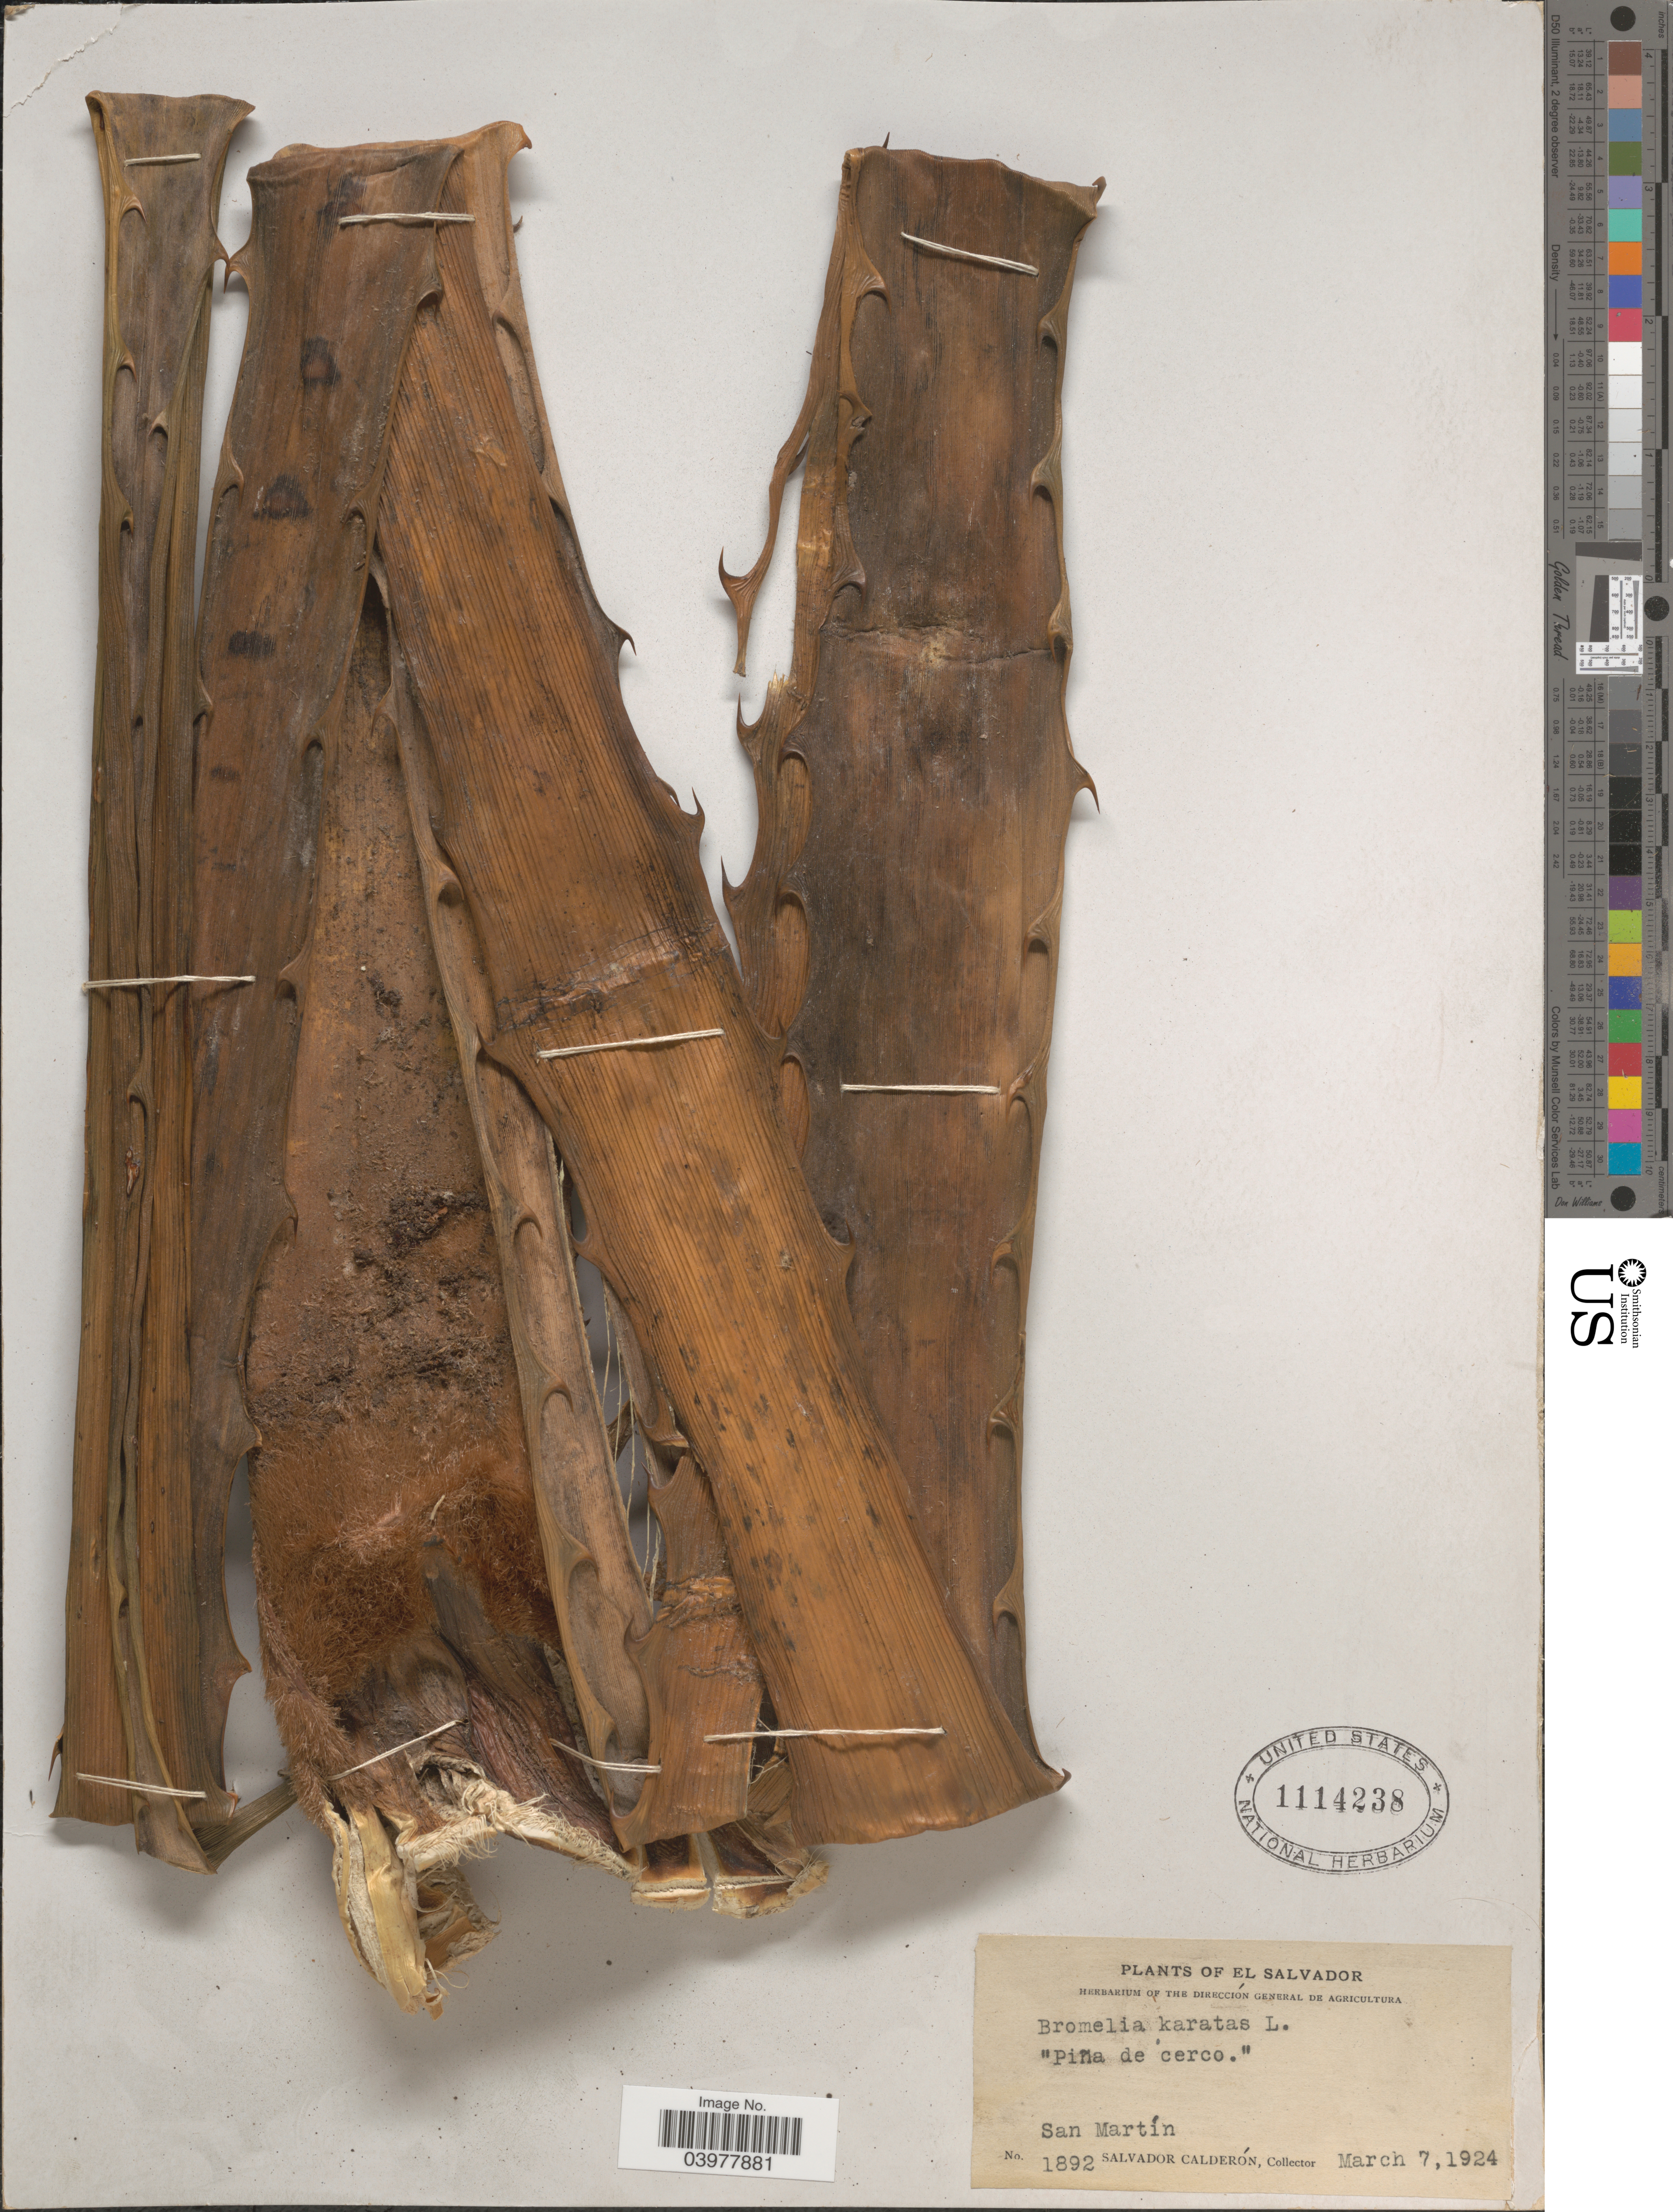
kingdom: Plantae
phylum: Tracheophyta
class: Liliopsida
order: Poales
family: Bromeliaceae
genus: Bromelia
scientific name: Bromelia karatas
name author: L.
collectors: S. Calderón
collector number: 1892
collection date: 1924-03-07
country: El Salvador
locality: San Martín.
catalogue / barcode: US 1114238